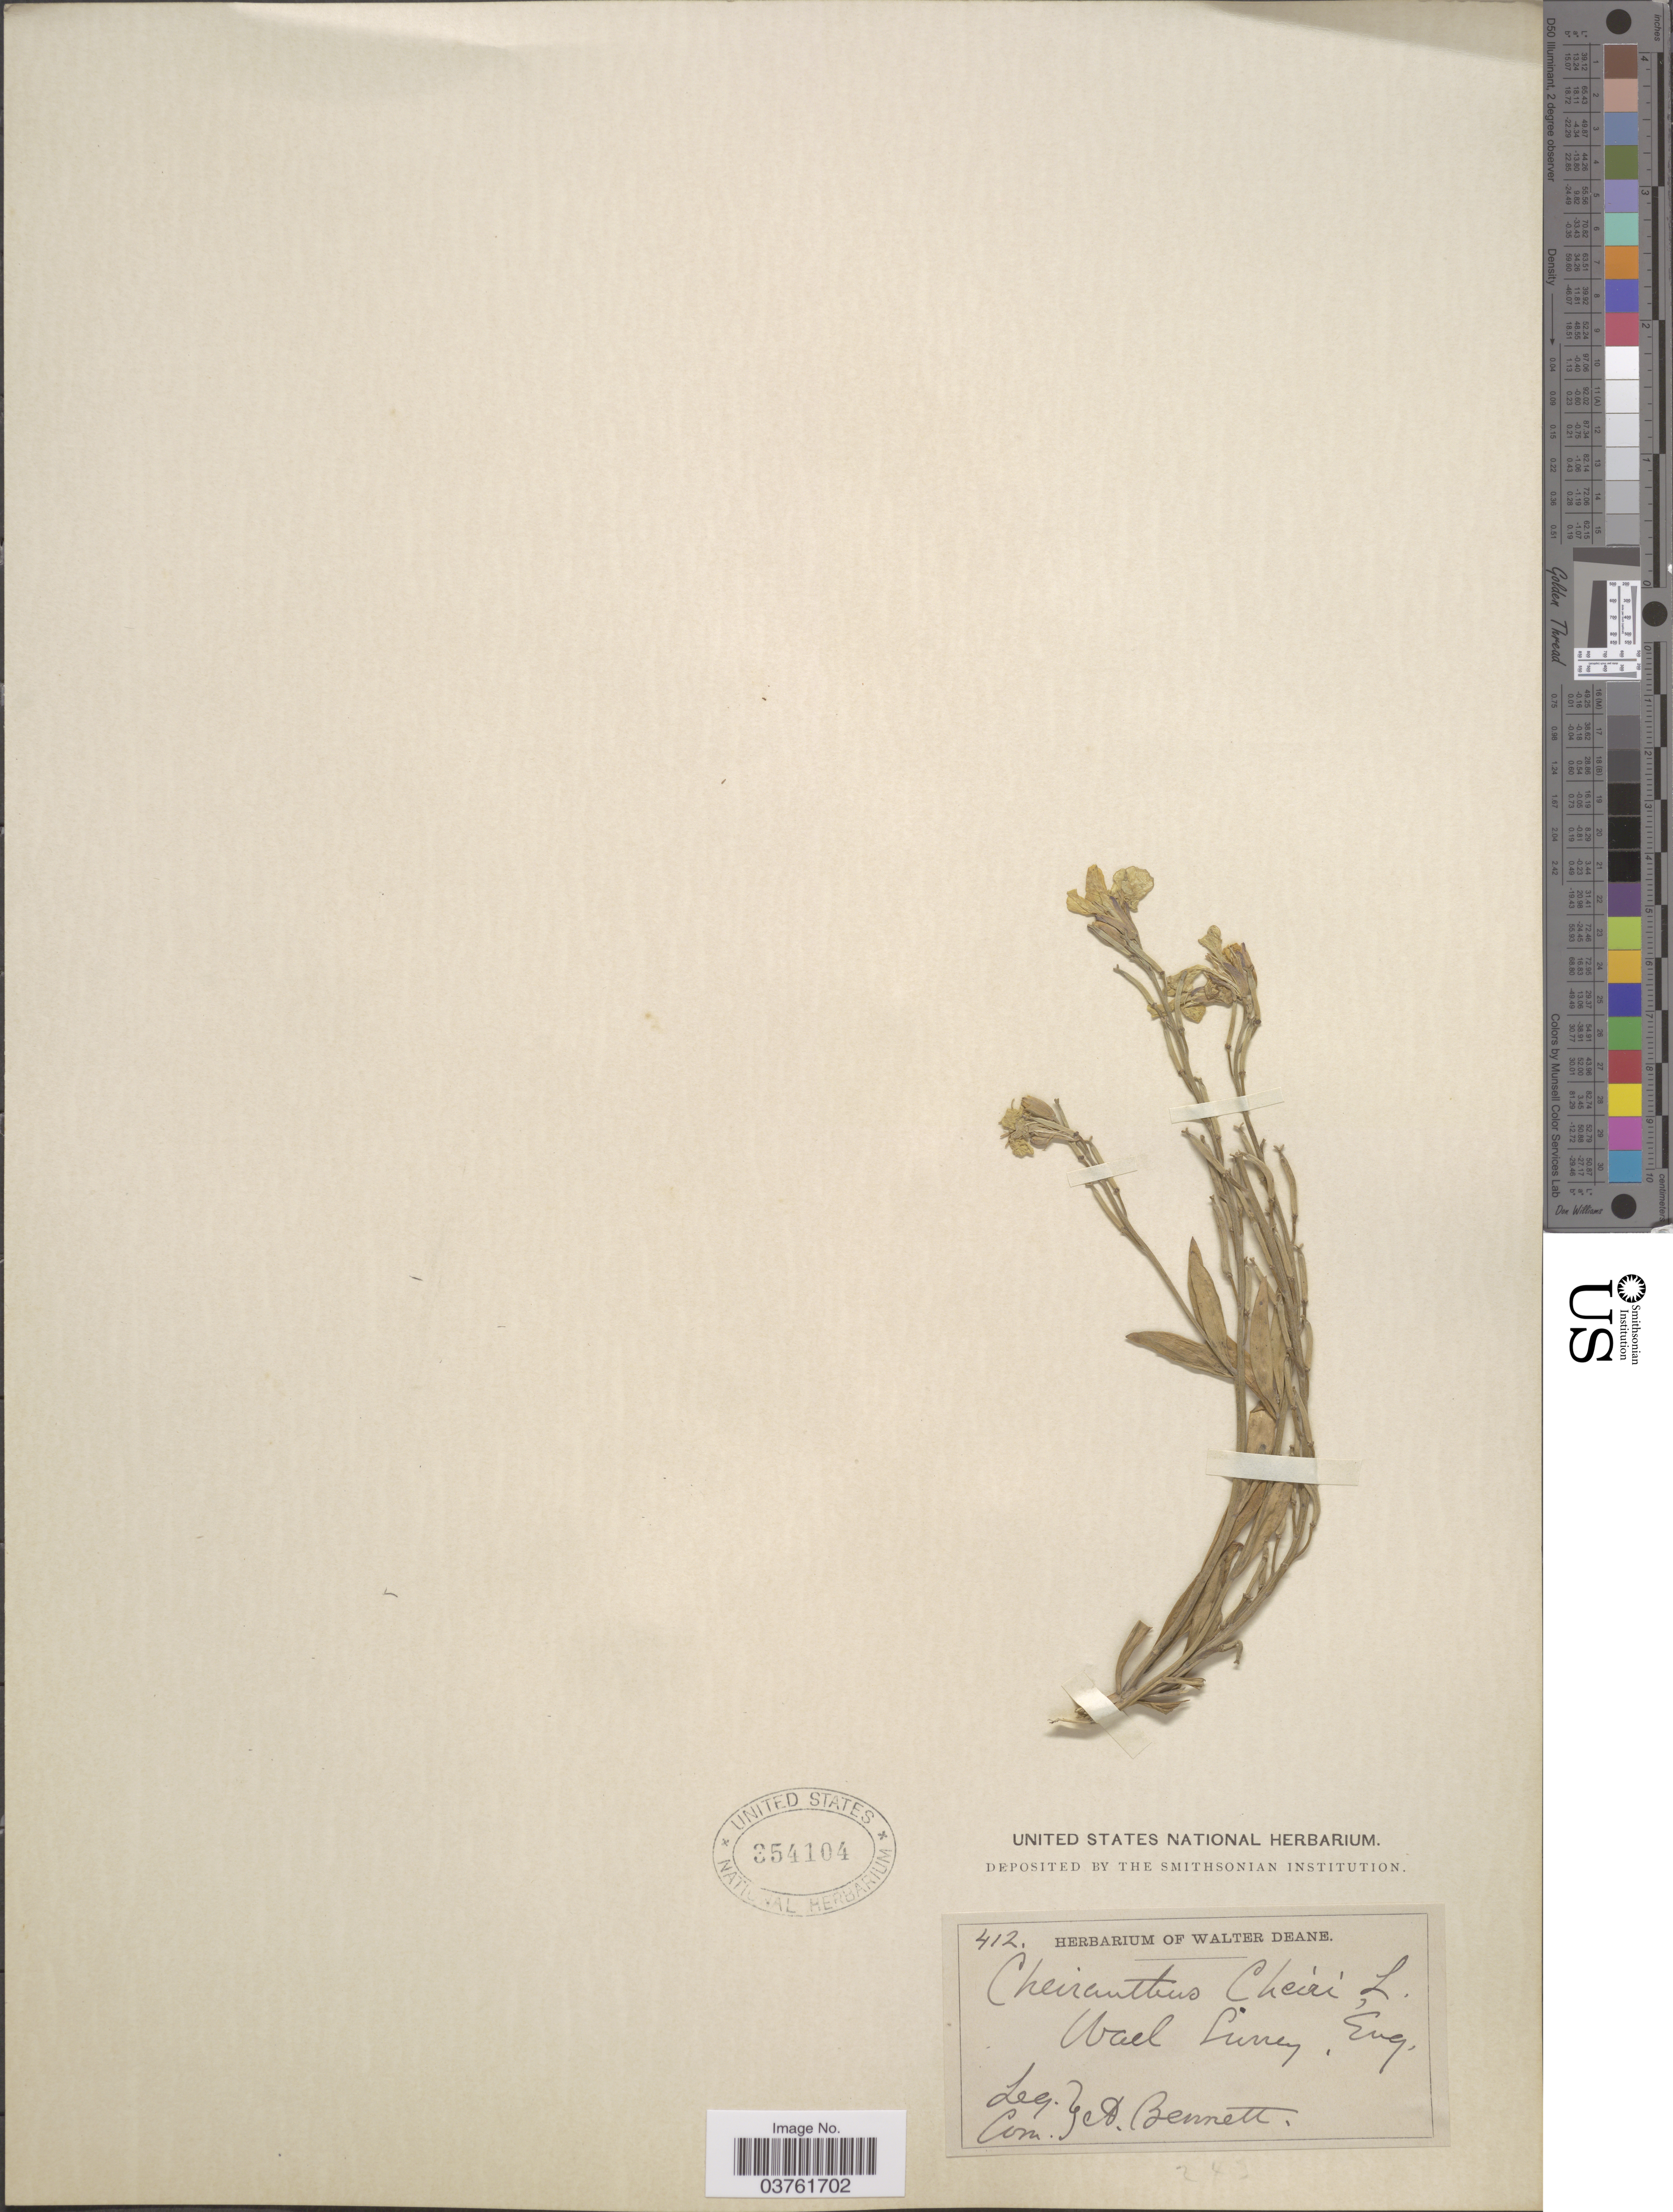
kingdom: Plantae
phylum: Tracheophyta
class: Magnoliopsida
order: Brassicales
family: Brassicaceae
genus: Cheiranthus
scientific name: Cheiranthus x cheiri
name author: L.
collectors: A. Bennett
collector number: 412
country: United Kingdom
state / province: England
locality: Surrey.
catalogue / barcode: US 354104